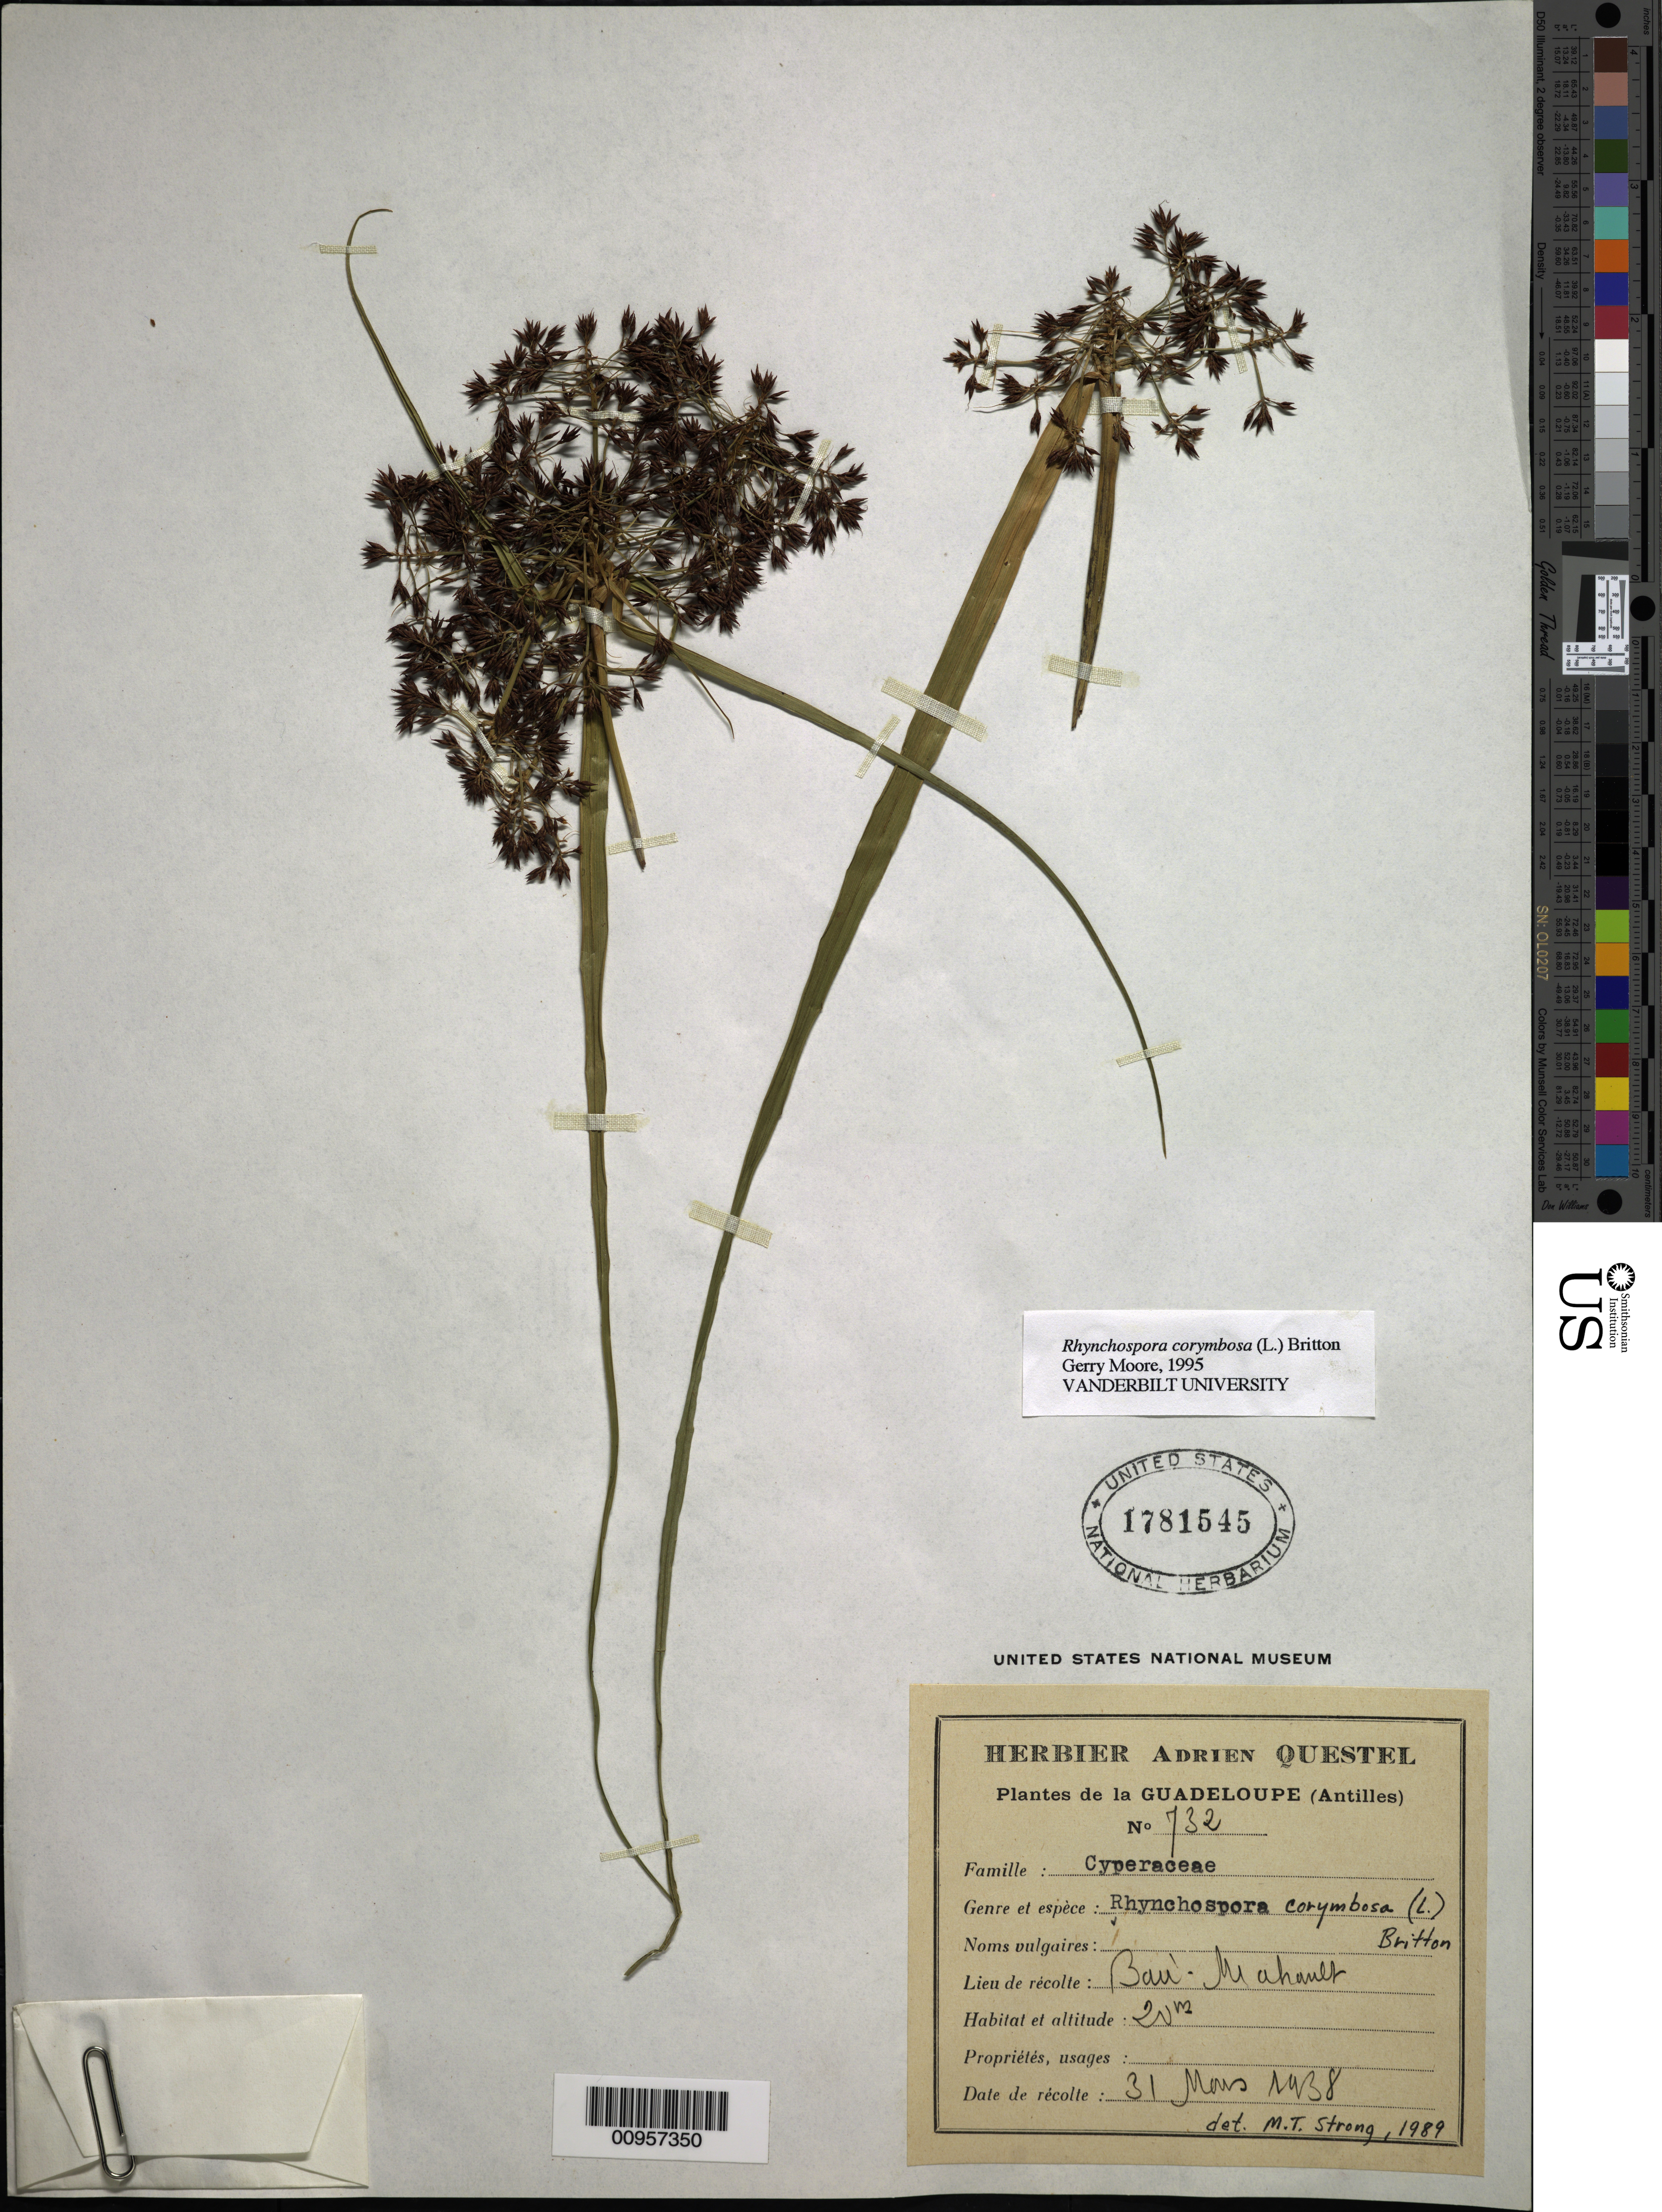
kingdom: Plantae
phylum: Tracheophyta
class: Liliopsida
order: Poales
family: Cyperaceae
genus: Rhynchospora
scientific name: Rhynchospora corymbosa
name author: (L.) Britton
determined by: Moore, G.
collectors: A. Questel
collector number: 732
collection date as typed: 31 Mar 1938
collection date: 1938-03-31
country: Guadeloupe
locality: Baie Mahault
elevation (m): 20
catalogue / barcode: US 1781545